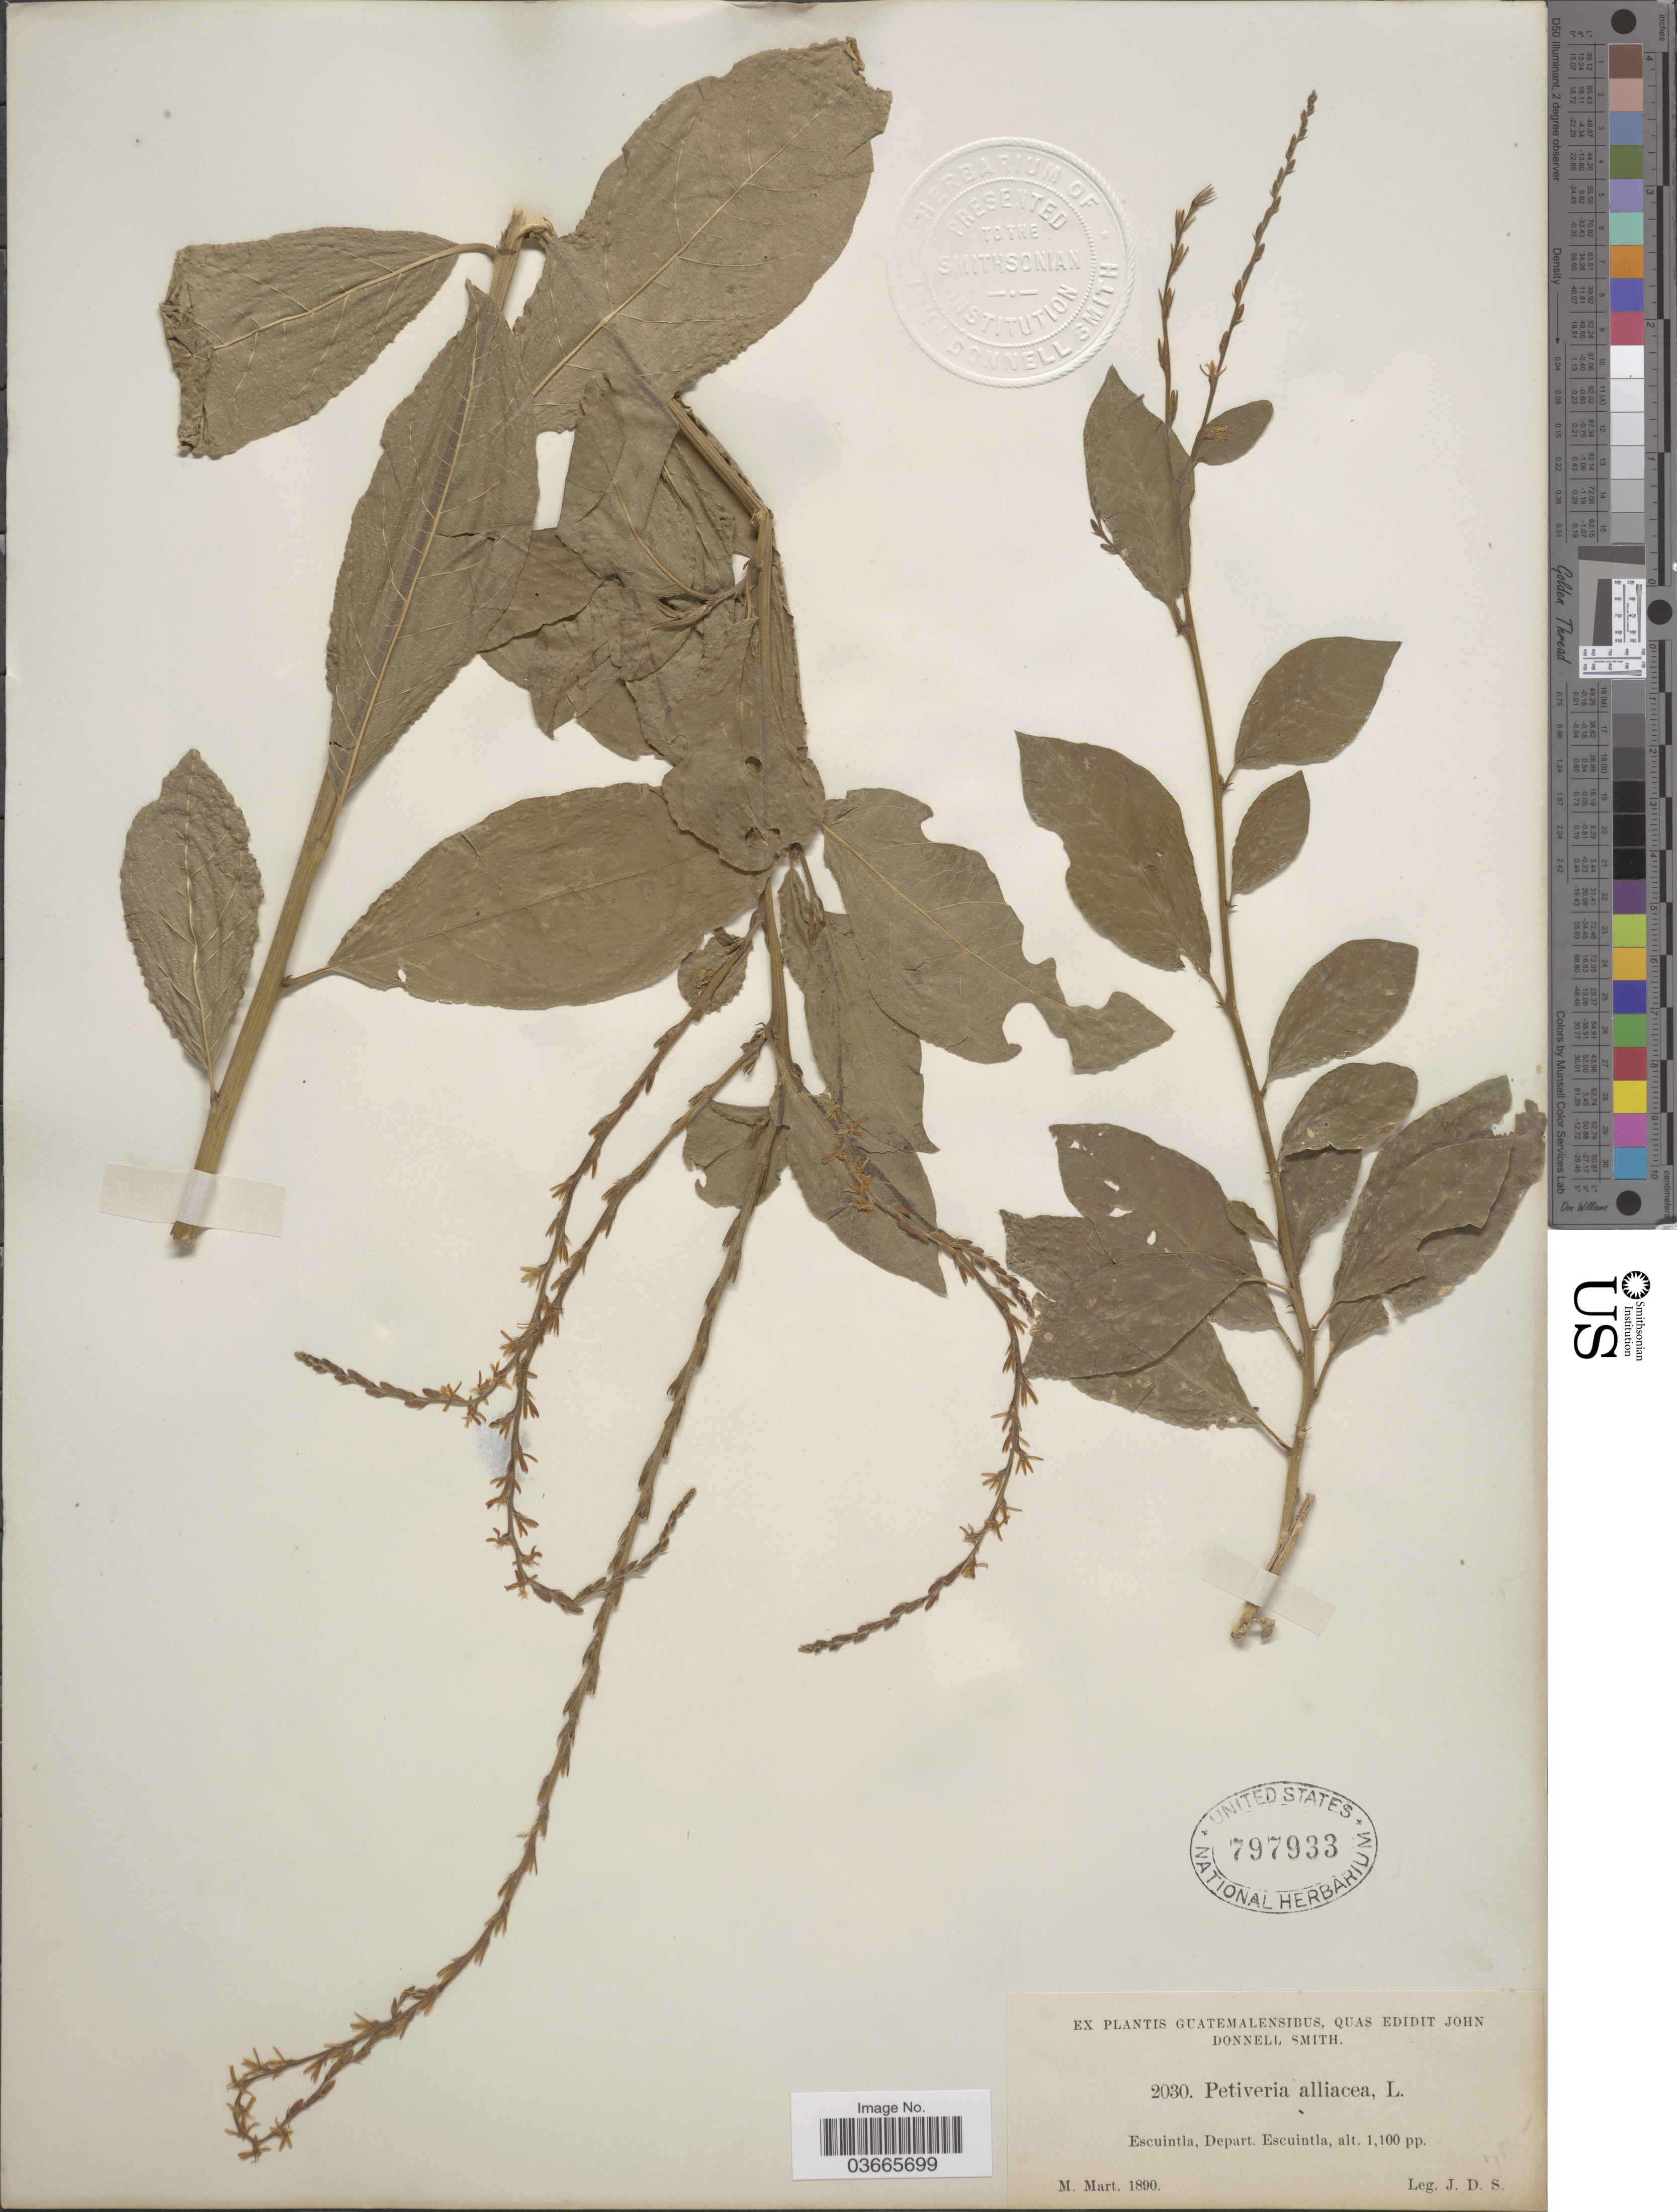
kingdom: Plantae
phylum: Tracheophyta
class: Magnoliopsida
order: Caryophyllales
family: Phytolaccaceae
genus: Petiveria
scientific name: Petiveria alliacea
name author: L.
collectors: J. Donnell Smith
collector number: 2030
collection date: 1890-03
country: Guatemala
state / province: Escuintla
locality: Escuintla, Depart. Escuintla.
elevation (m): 335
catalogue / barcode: US 797933